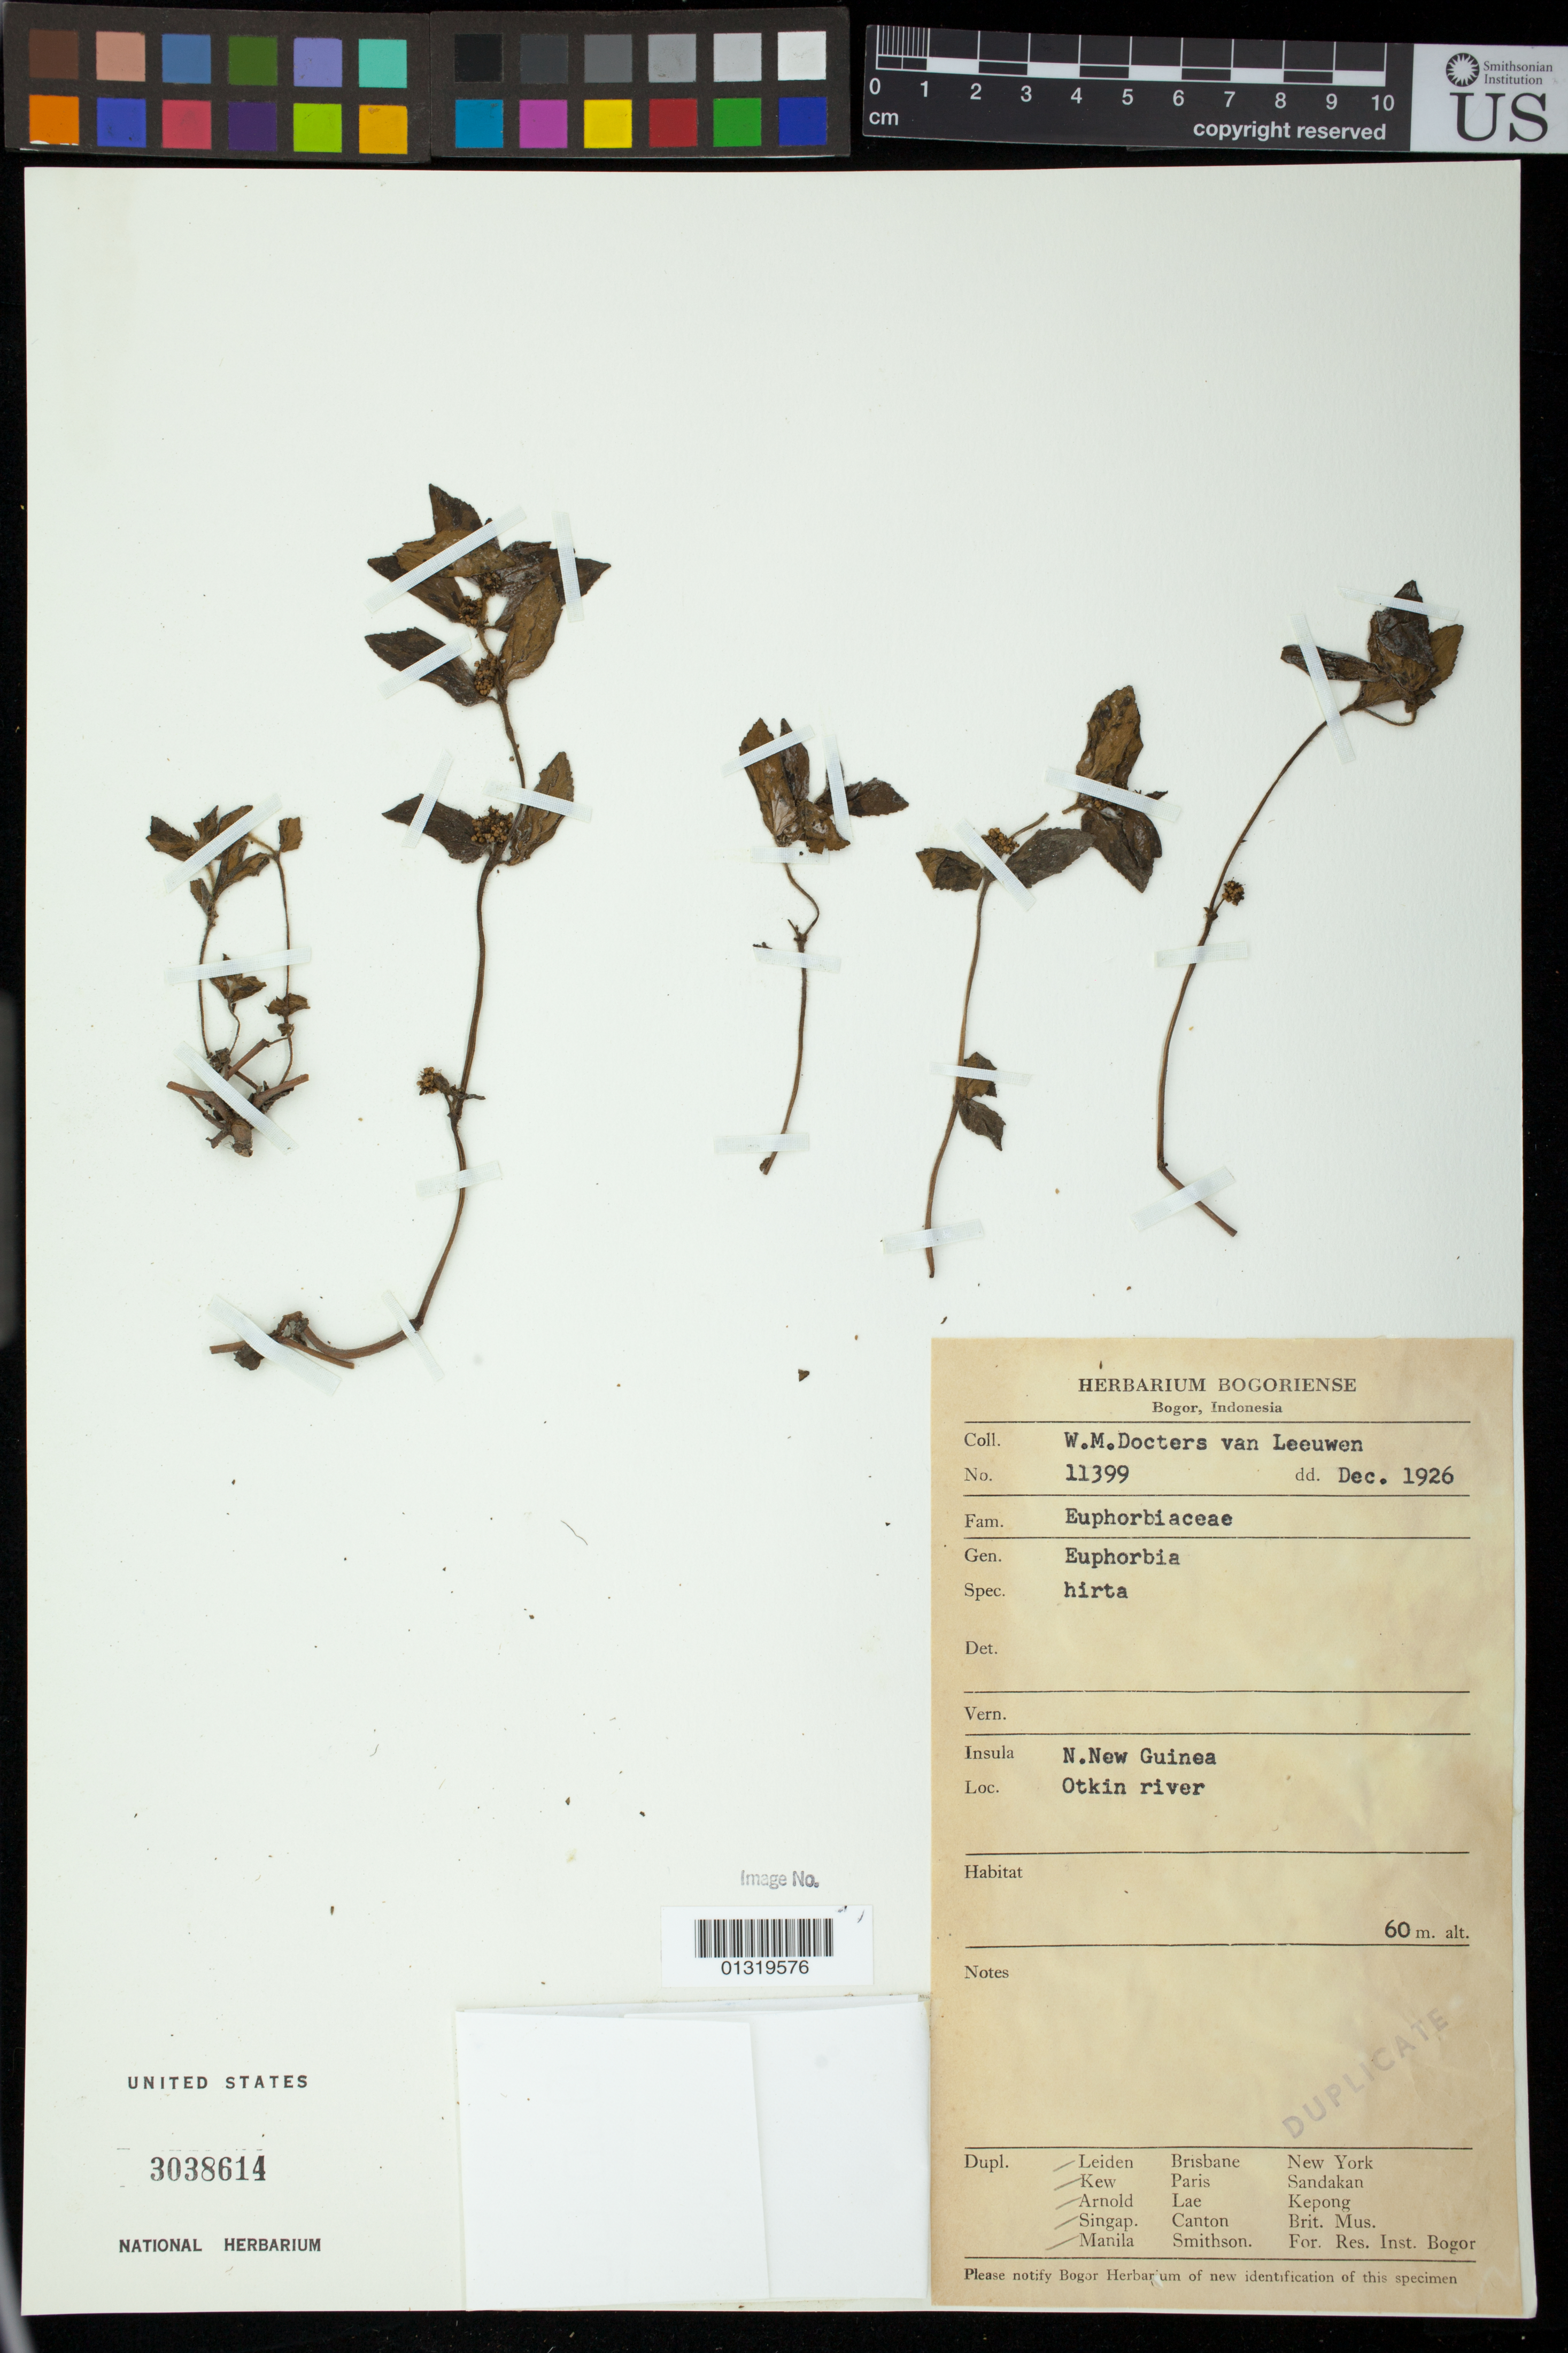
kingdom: Plantae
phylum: Tracheophyta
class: Magnoliopsida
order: Malpighiales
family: Euphorbiaceae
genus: Euphorbia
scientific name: Euphorbia hirta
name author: L.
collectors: W. Docters van Leeuwen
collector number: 11399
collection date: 1926-12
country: Indonesia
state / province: Papua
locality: Otkin [Otken] River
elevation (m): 60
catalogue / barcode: US 3038614